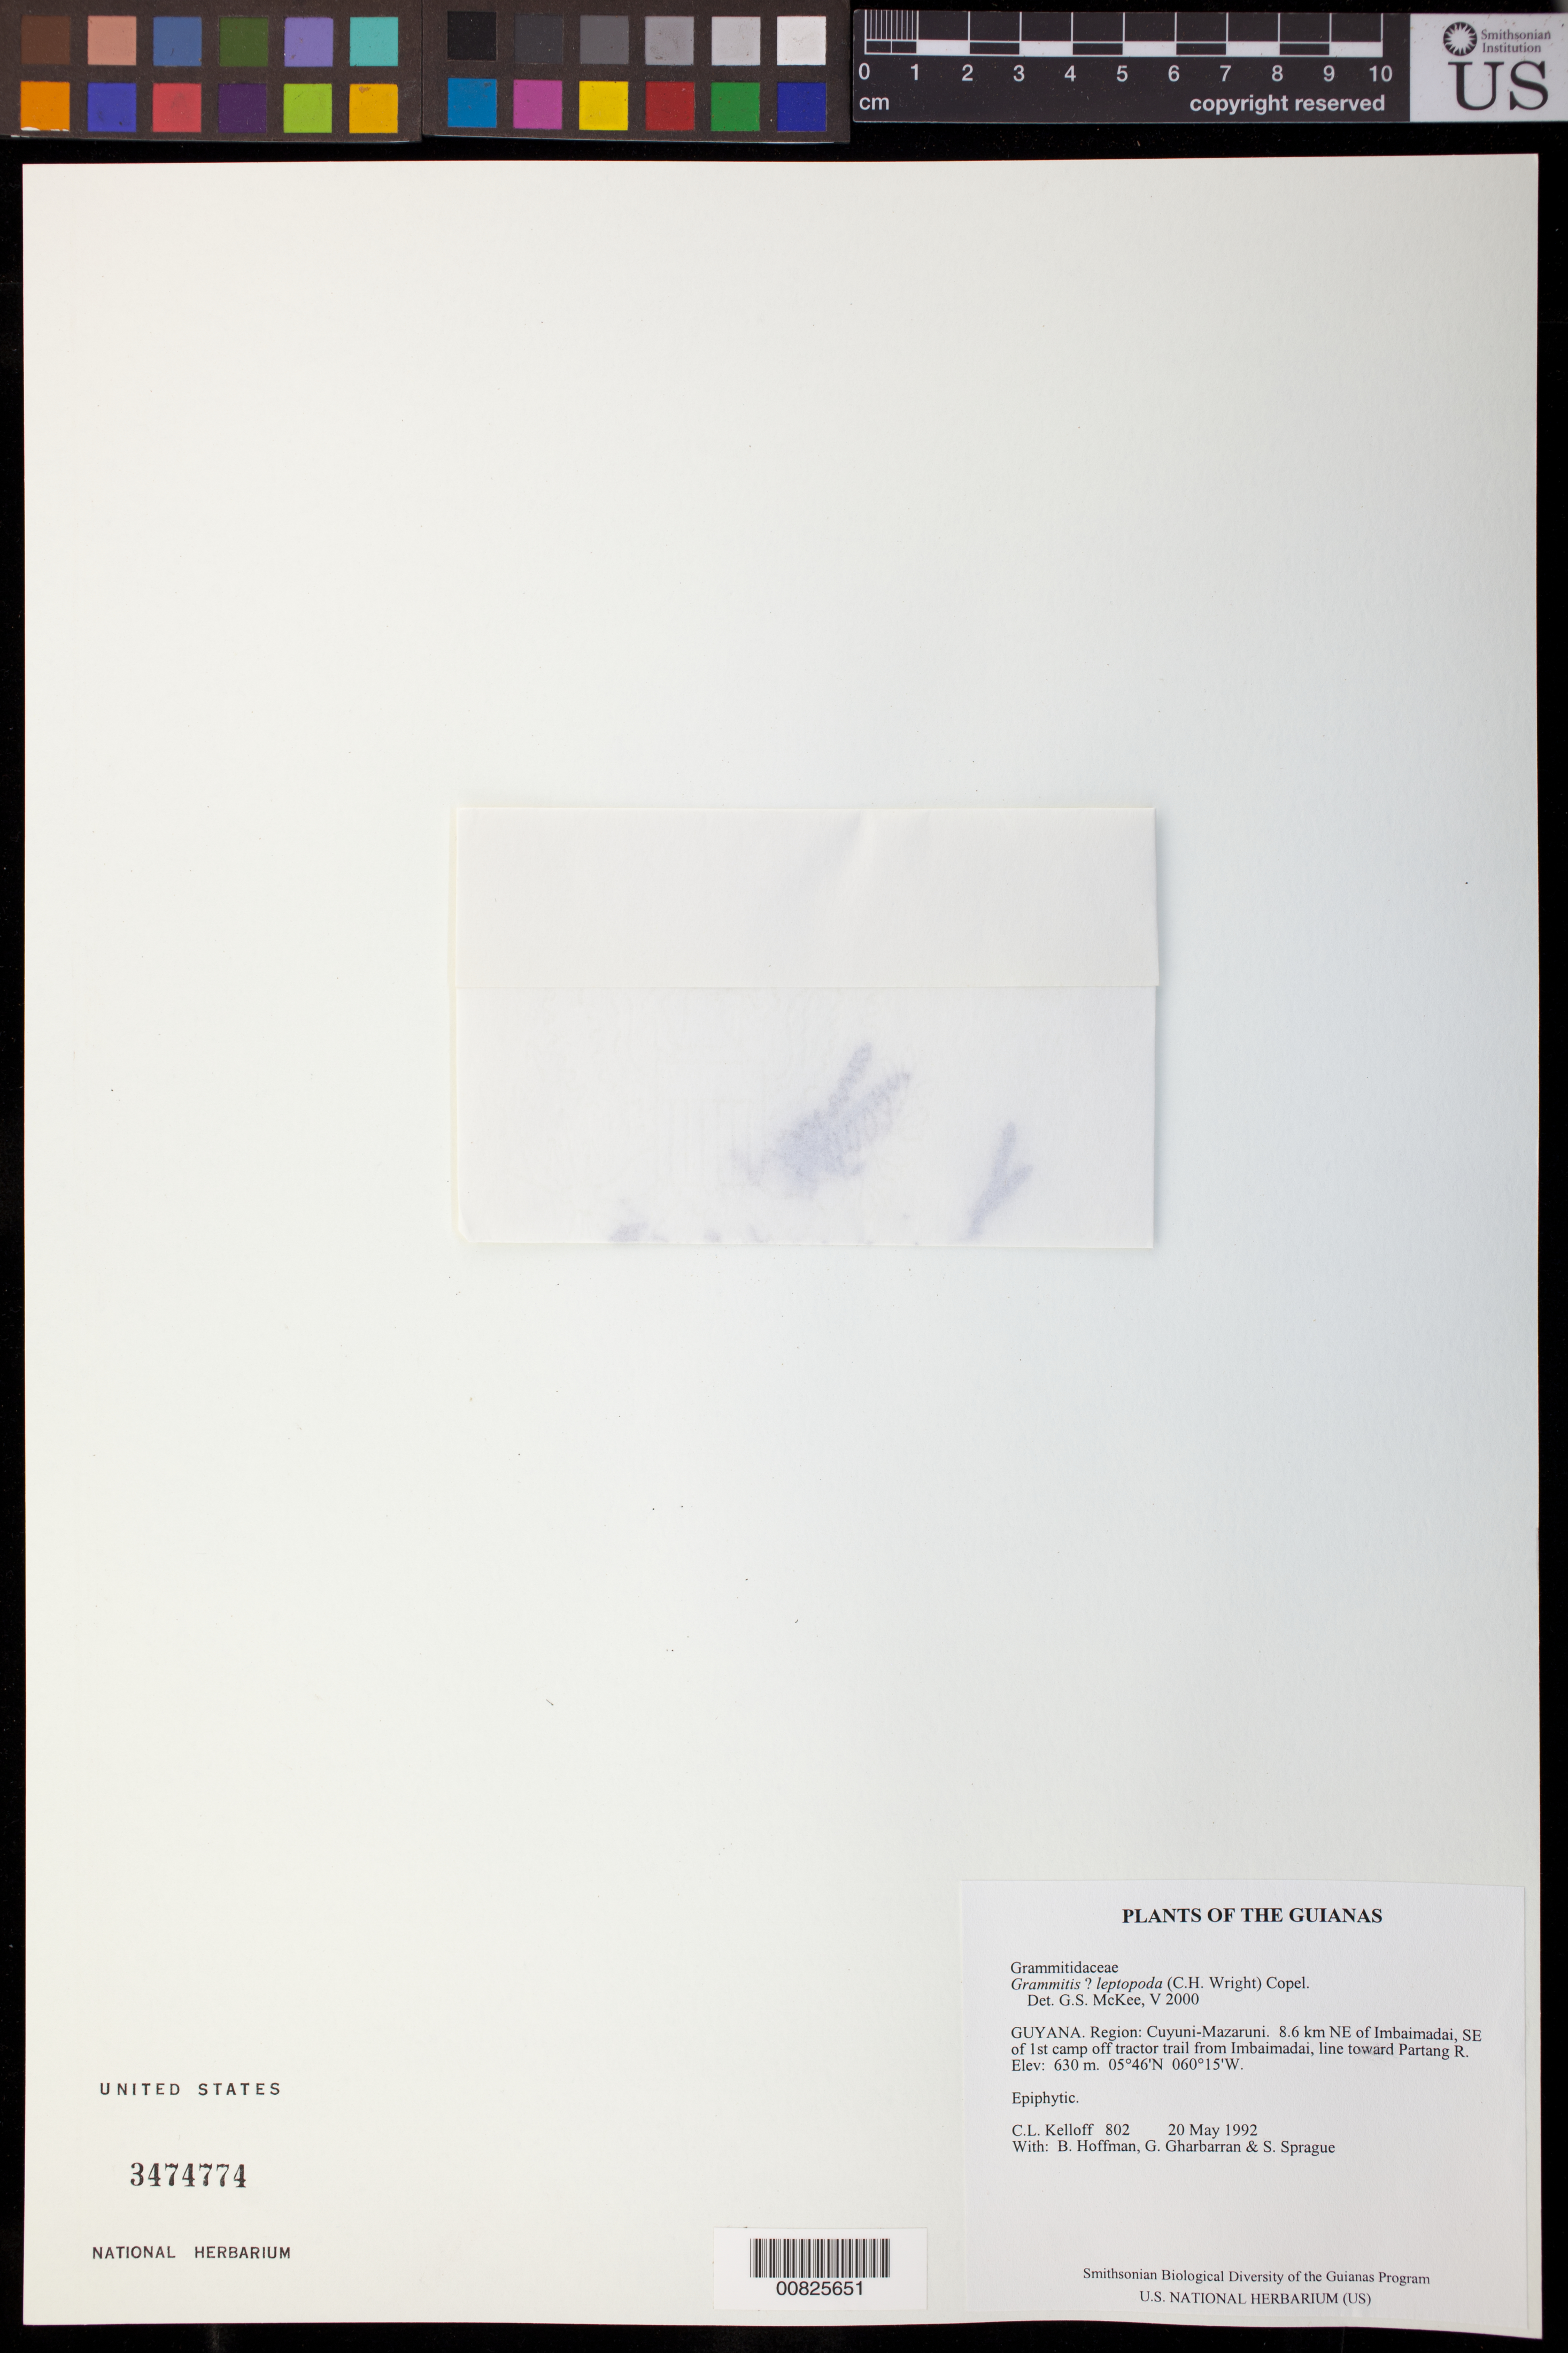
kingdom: Plantae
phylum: Tracheophyta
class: Polypodiopsida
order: Polypodiales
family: Polypodiaceae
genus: Grammitis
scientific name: Grammitis leptopoda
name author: (C.H. Wright) Copel.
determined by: McKee, G. S., (US), NMNH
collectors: C. L. Kelloff, B. Hoffman, G. Gharbarran & S. Sprague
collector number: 802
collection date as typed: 20 May 1992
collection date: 1992-05-20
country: Guyana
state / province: Cuyuni-Mazaruni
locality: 8.6 km NE of Imbaimadai, SE of 1st camp off tractor trail from Imbaimadai, line toward Partang R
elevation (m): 630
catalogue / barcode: US 3474774